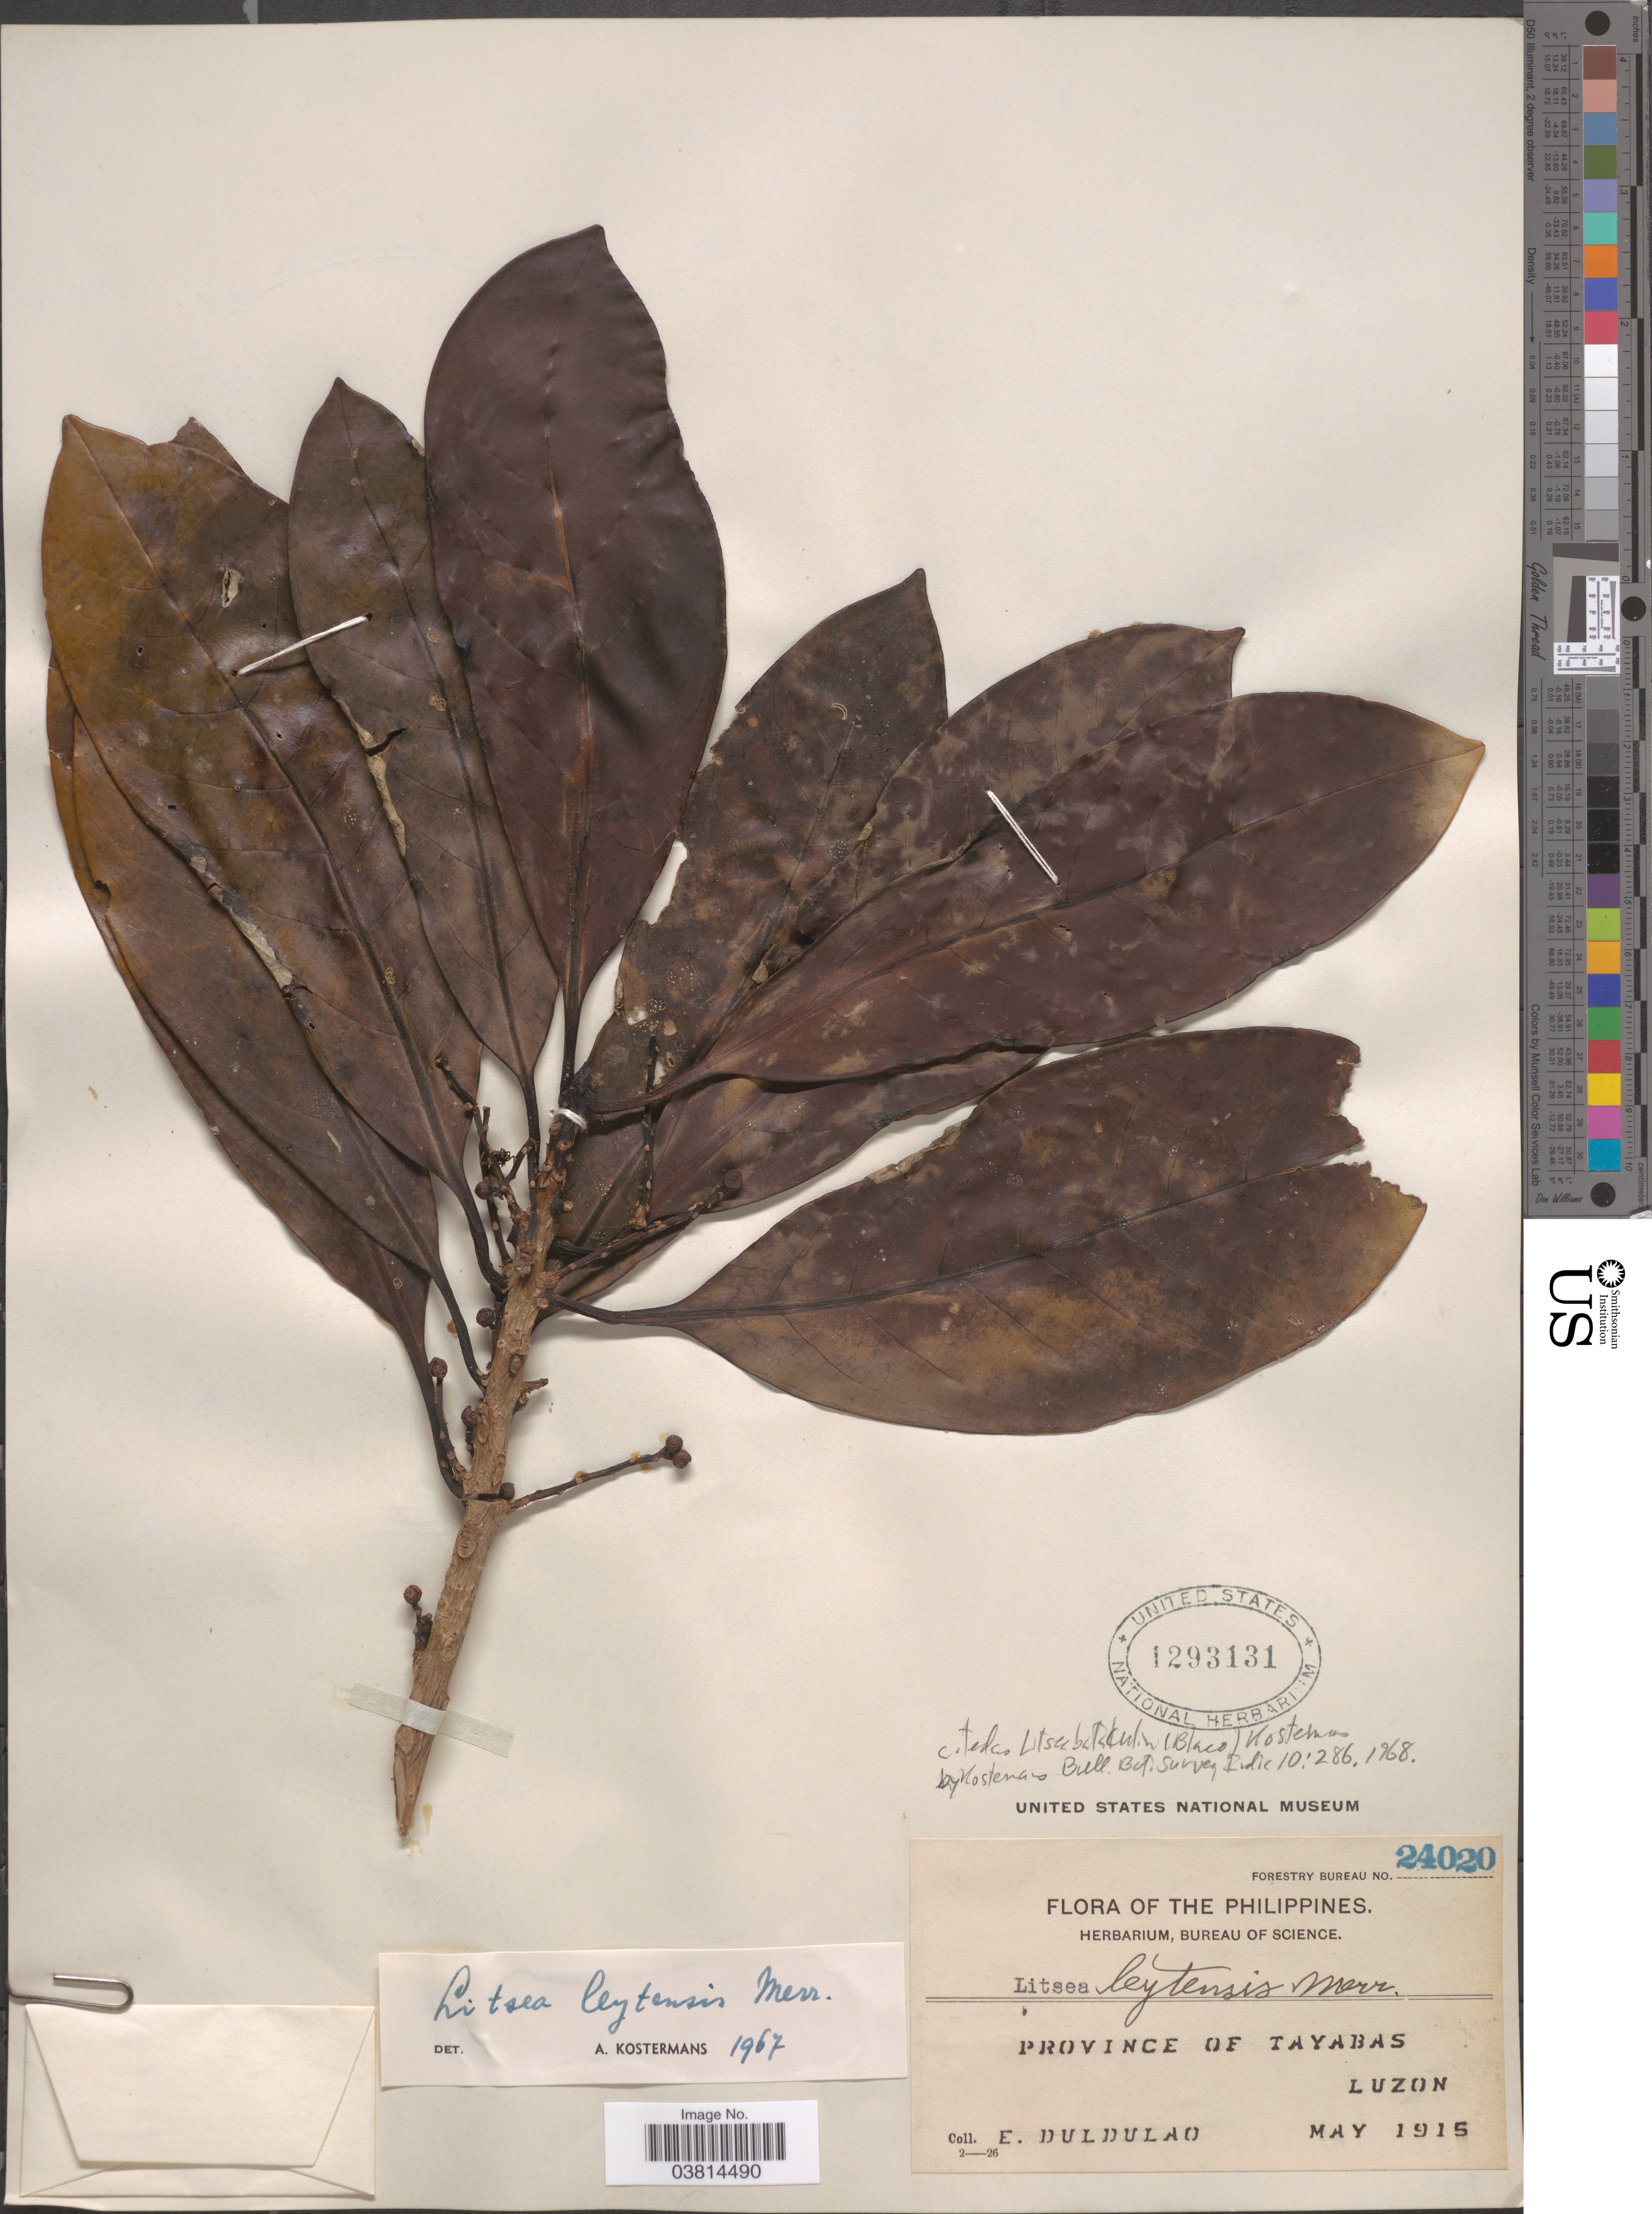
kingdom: Plantae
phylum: Tracheophyta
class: Magnoliopsida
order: Laurales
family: Lauraceae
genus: Litsea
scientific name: Litsea baticulin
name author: (Blanco) Kosterm.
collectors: E. Duldulao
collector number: Forestry Bureau 24020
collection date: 1915-05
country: Philippines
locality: Province of Tayabas. Luzon.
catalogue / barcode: US 1293131